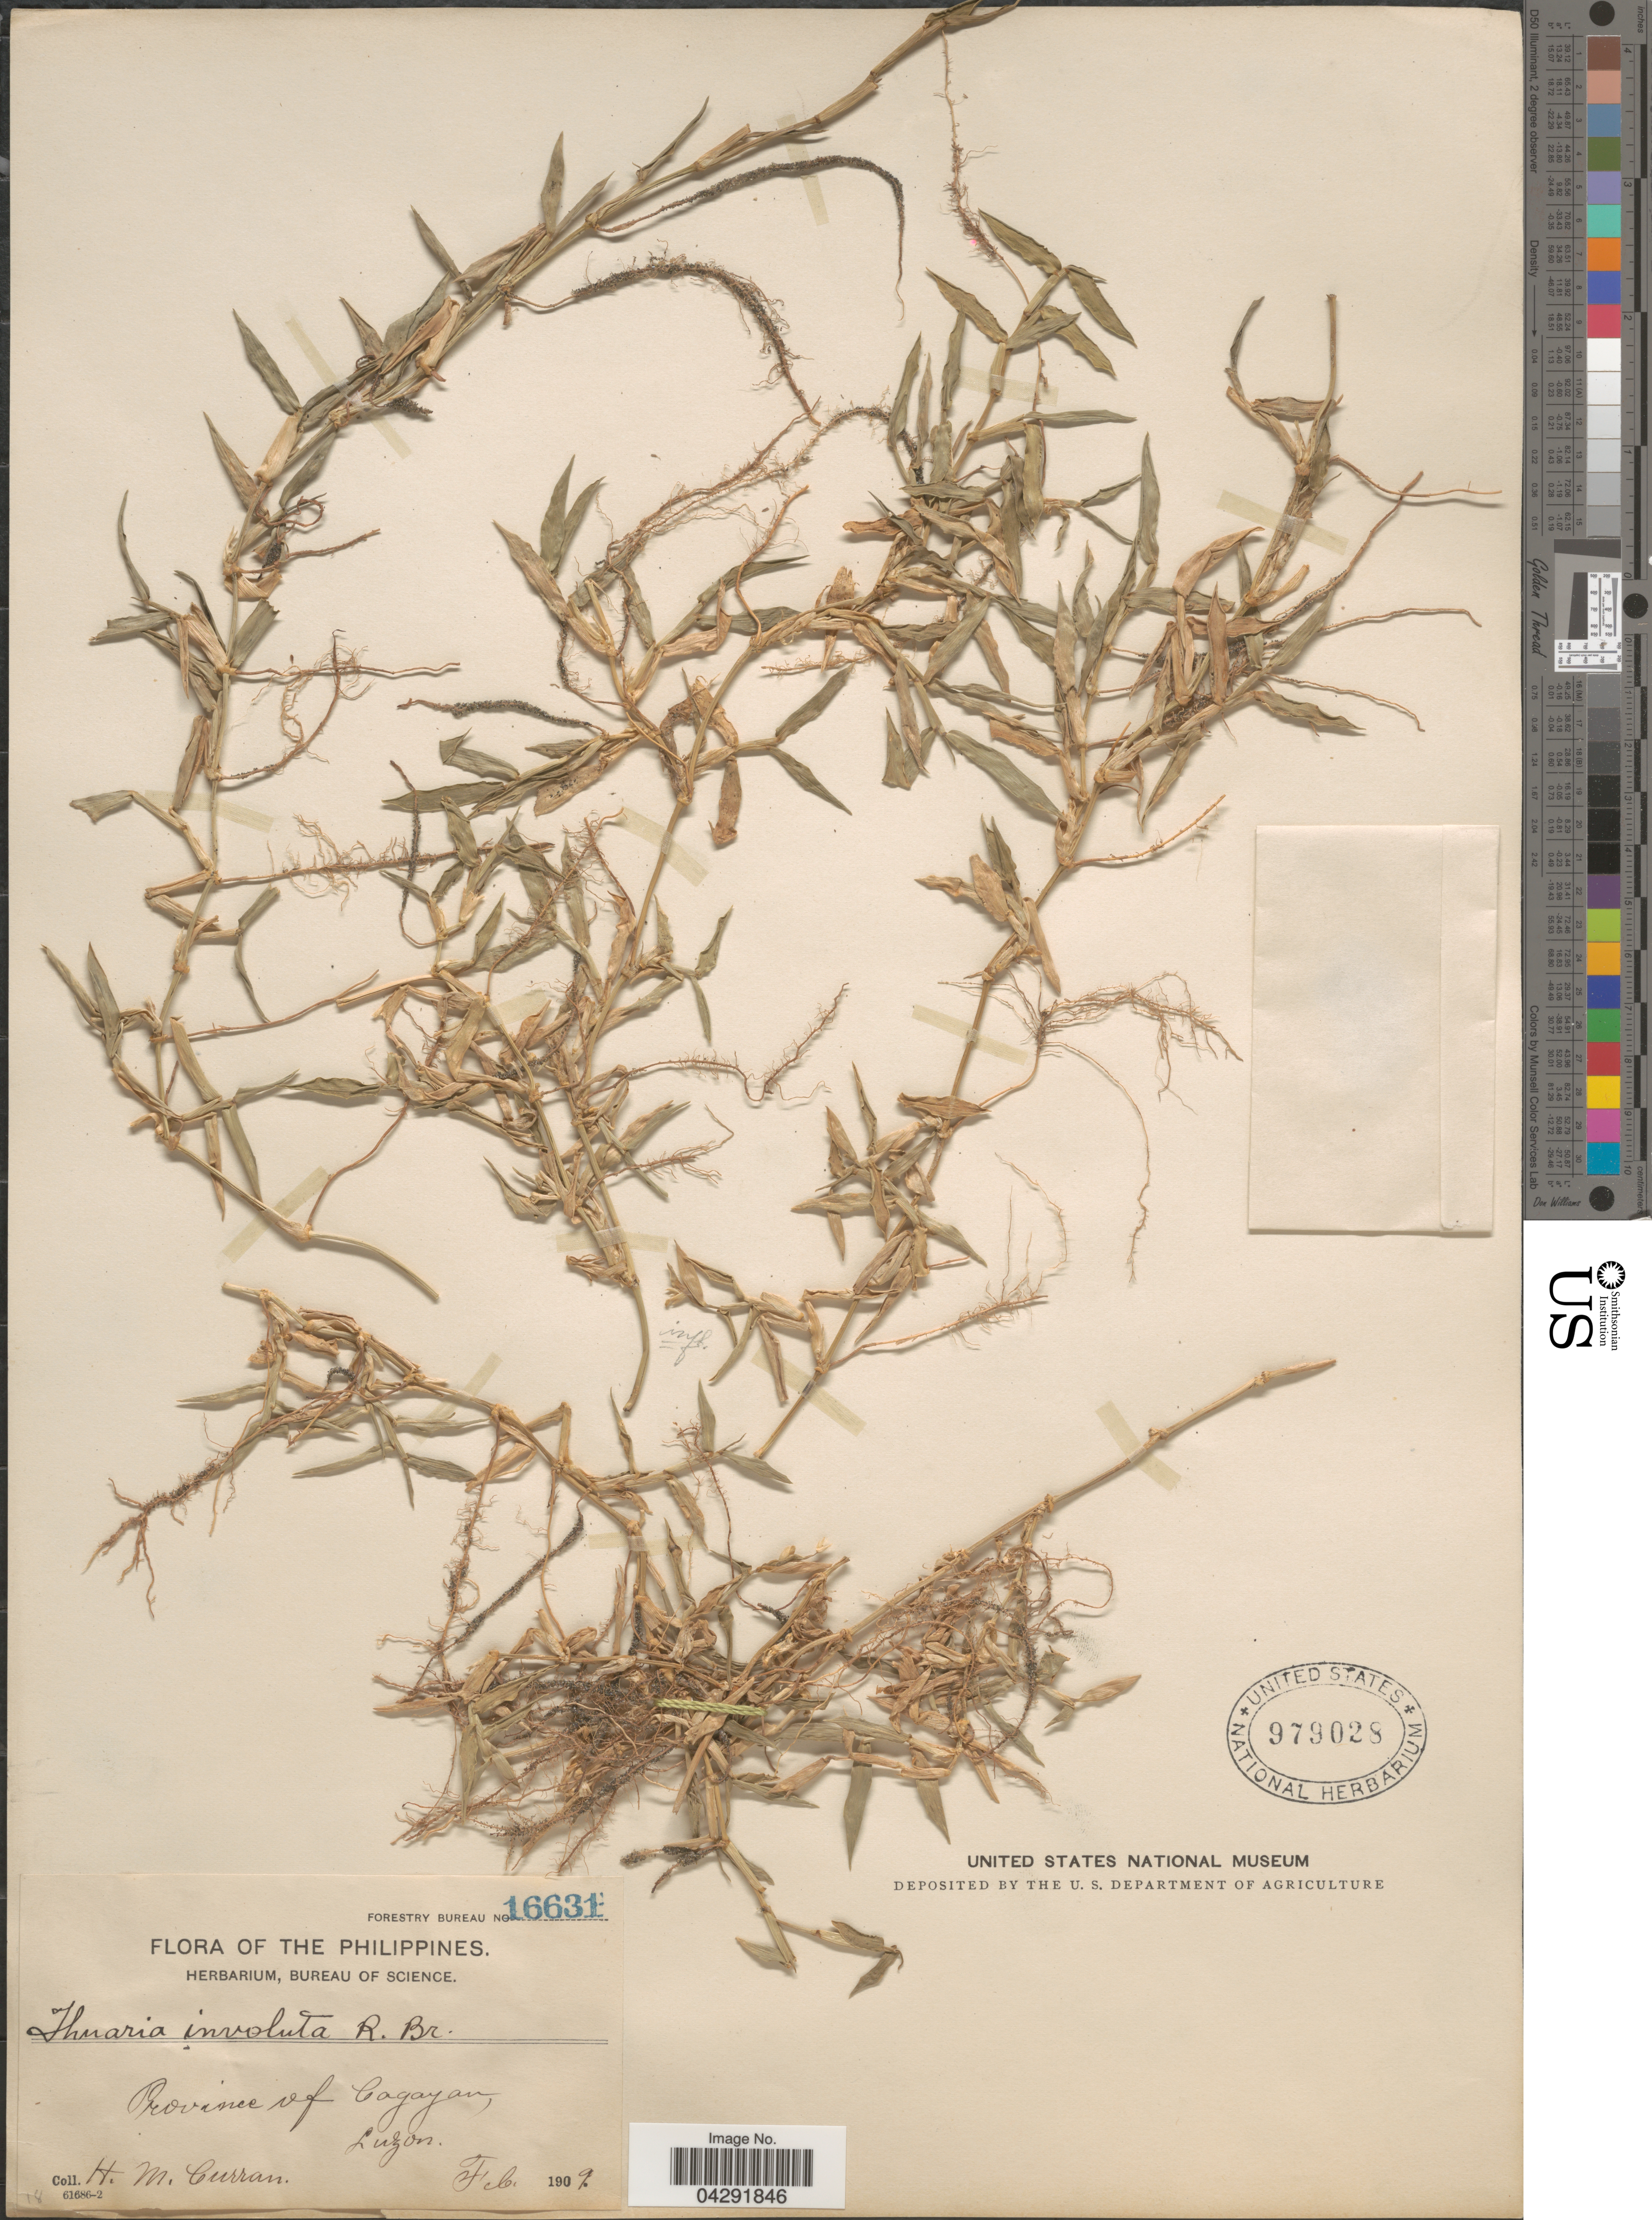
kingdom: Plantae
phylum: Tracheophyta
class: Liliopsida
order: Poales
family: Poaceae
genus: Thuarea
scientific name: Thuarea involuta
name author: (G. Forst.) R. Br. ex Sm.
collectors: H. M. Curran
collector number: Forestry Bureau 16631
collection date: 1909-02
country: Philippines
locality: Province of Cagayan, Luzon.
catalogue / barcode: US 979028